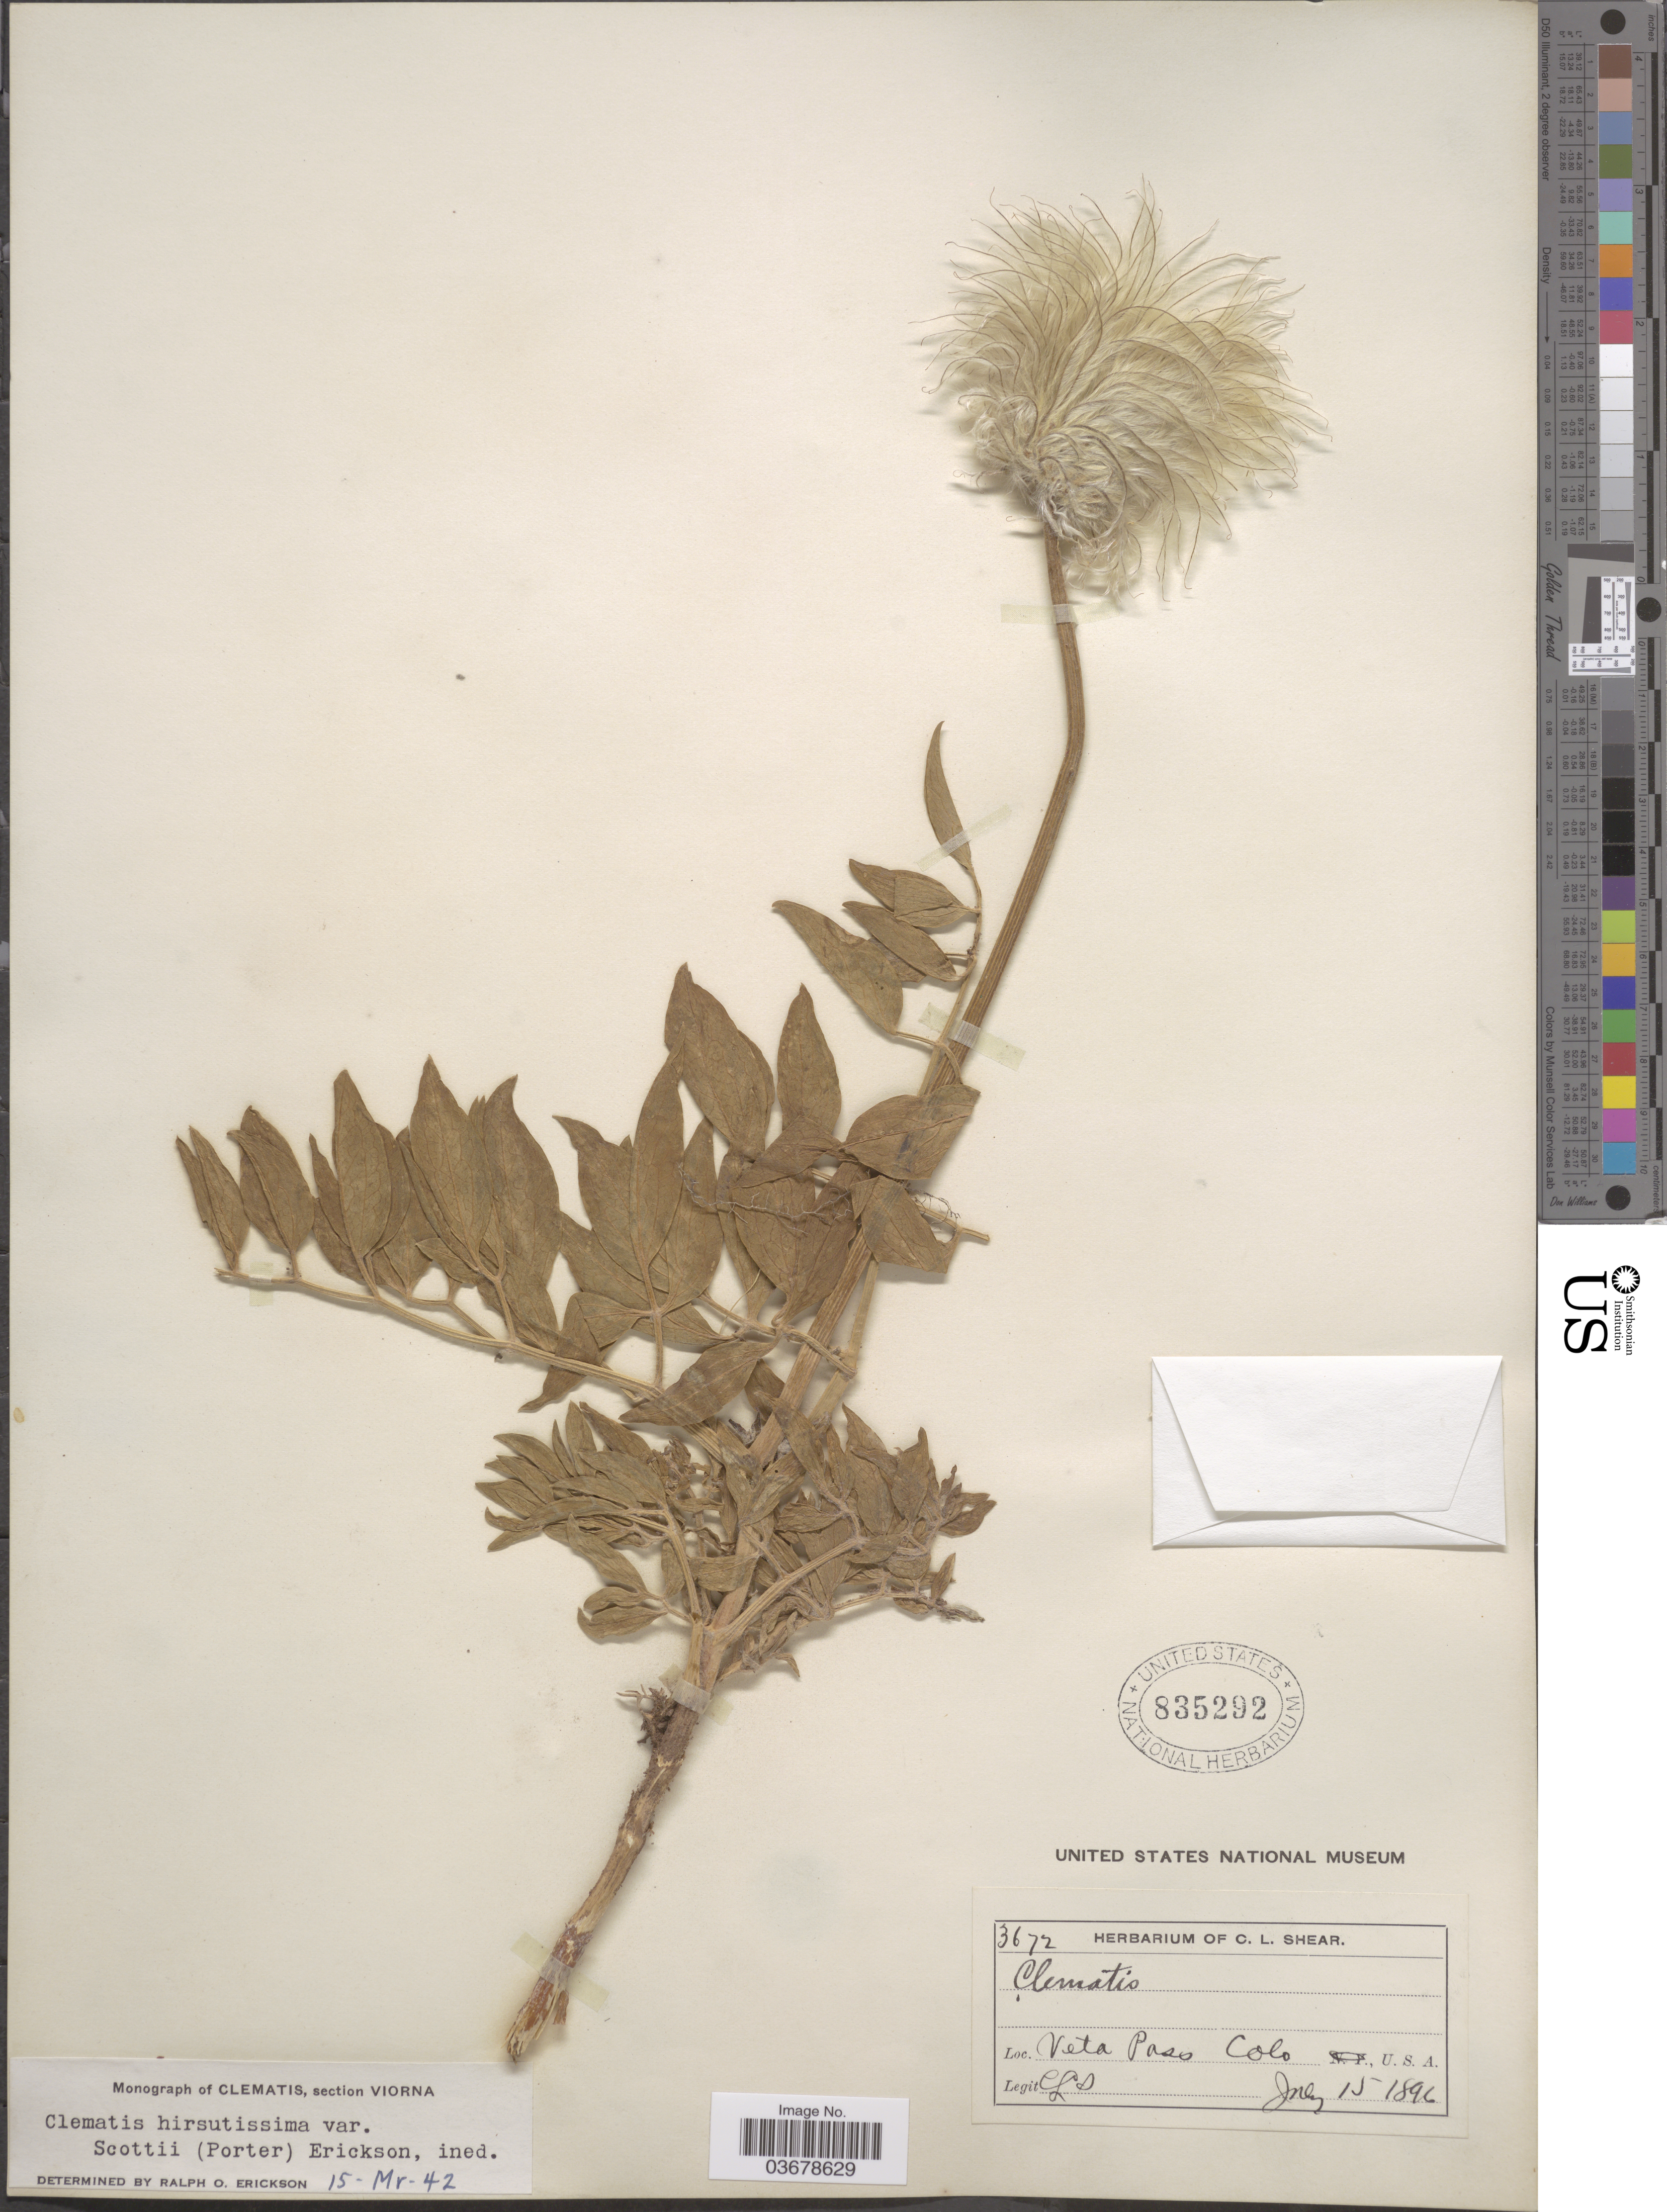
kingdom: Plantae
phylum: Tracheophyta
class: Magnoliopsida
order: Ranunculales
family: Ranunculaceae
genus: Clematis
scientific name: Clematis viorna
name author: L.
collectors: C. L. Shear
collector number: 3672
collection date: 1896-07-15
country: United States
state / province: Colorado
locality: Veta Pass. U.S.A.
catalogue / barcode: US 835292